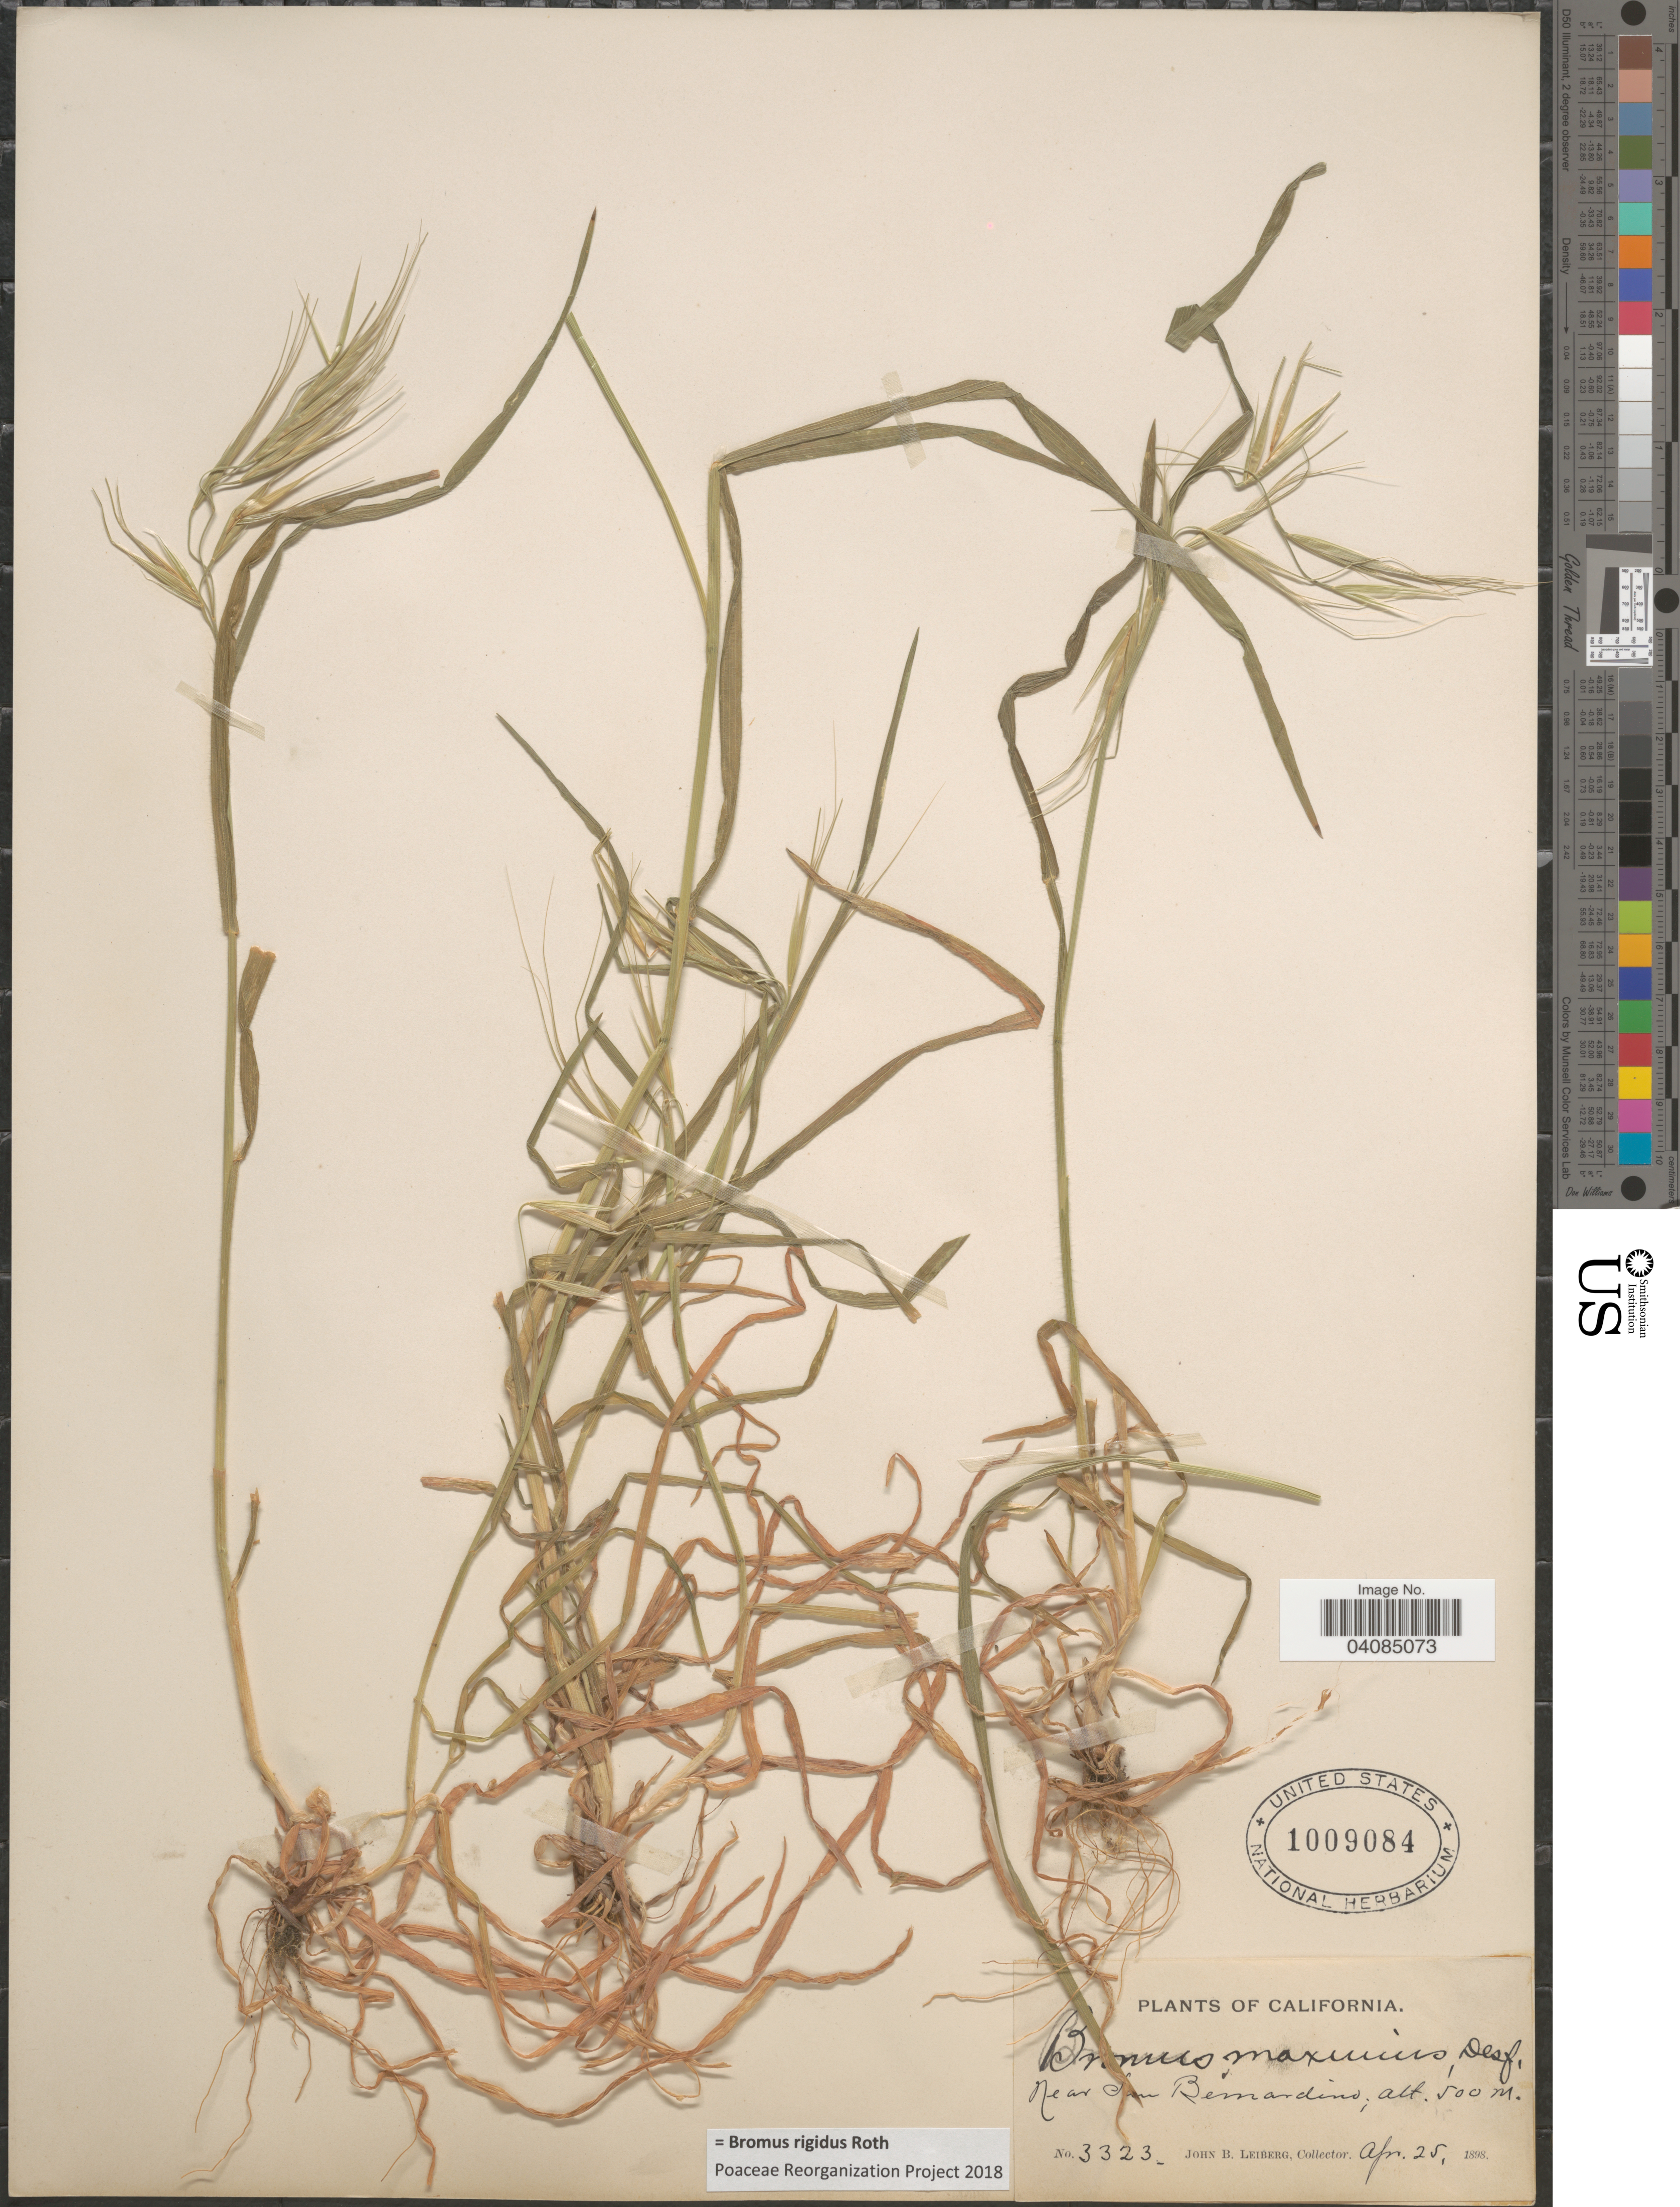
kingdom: Plantae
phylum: Tracheophyta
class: Liliopsida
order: Poales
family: Poaceae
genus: Bromus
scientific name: Bromus rigidus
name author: Roth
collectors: J. B. Leiberg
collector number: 3323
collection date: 1898-04-25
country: United States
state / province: California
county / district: San Bernardino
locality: Near San Bernardino.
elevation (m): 500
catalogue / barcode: US 1009084